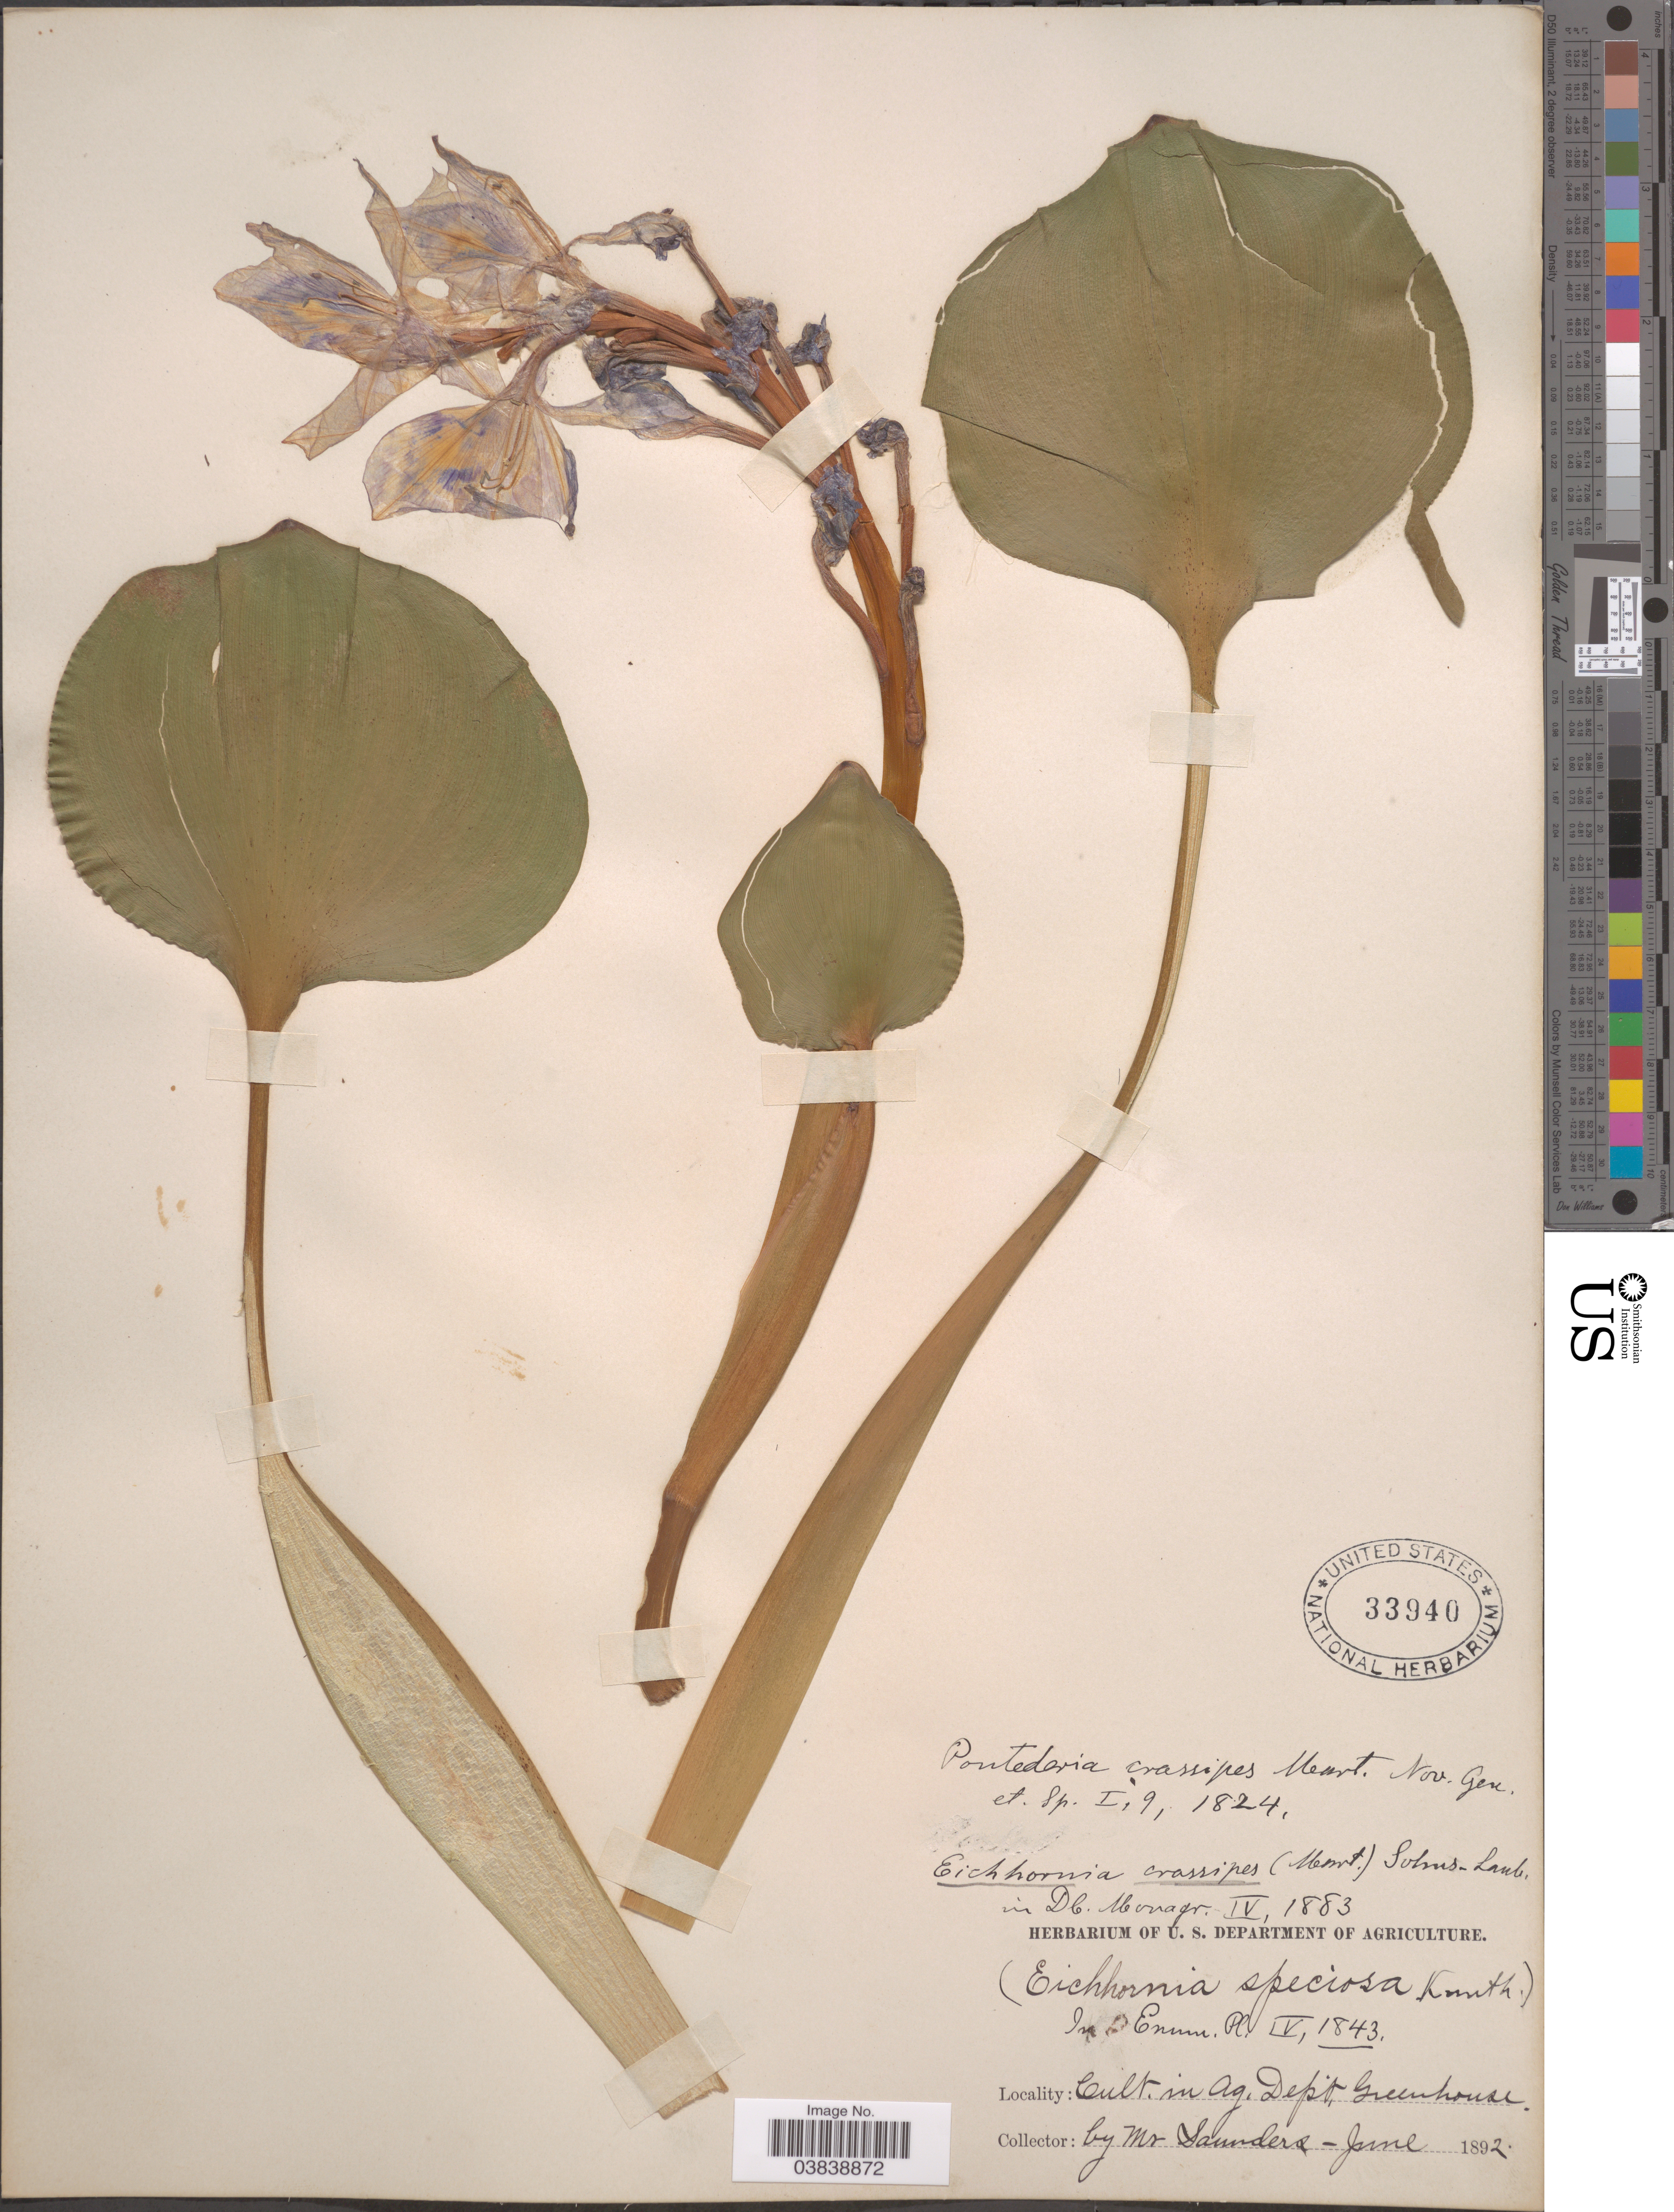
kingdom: Plantae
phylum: Tracheophyta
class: Liliopsida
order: Commelinales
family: Pontederiaceae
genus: Eichhornia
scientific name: Eichhornia crassipes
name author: (Mart.) Solms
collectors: Sanders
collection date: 1892-06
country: United States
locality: Cult in Ag. Dept. Greenhouse.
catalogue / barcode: US 33940